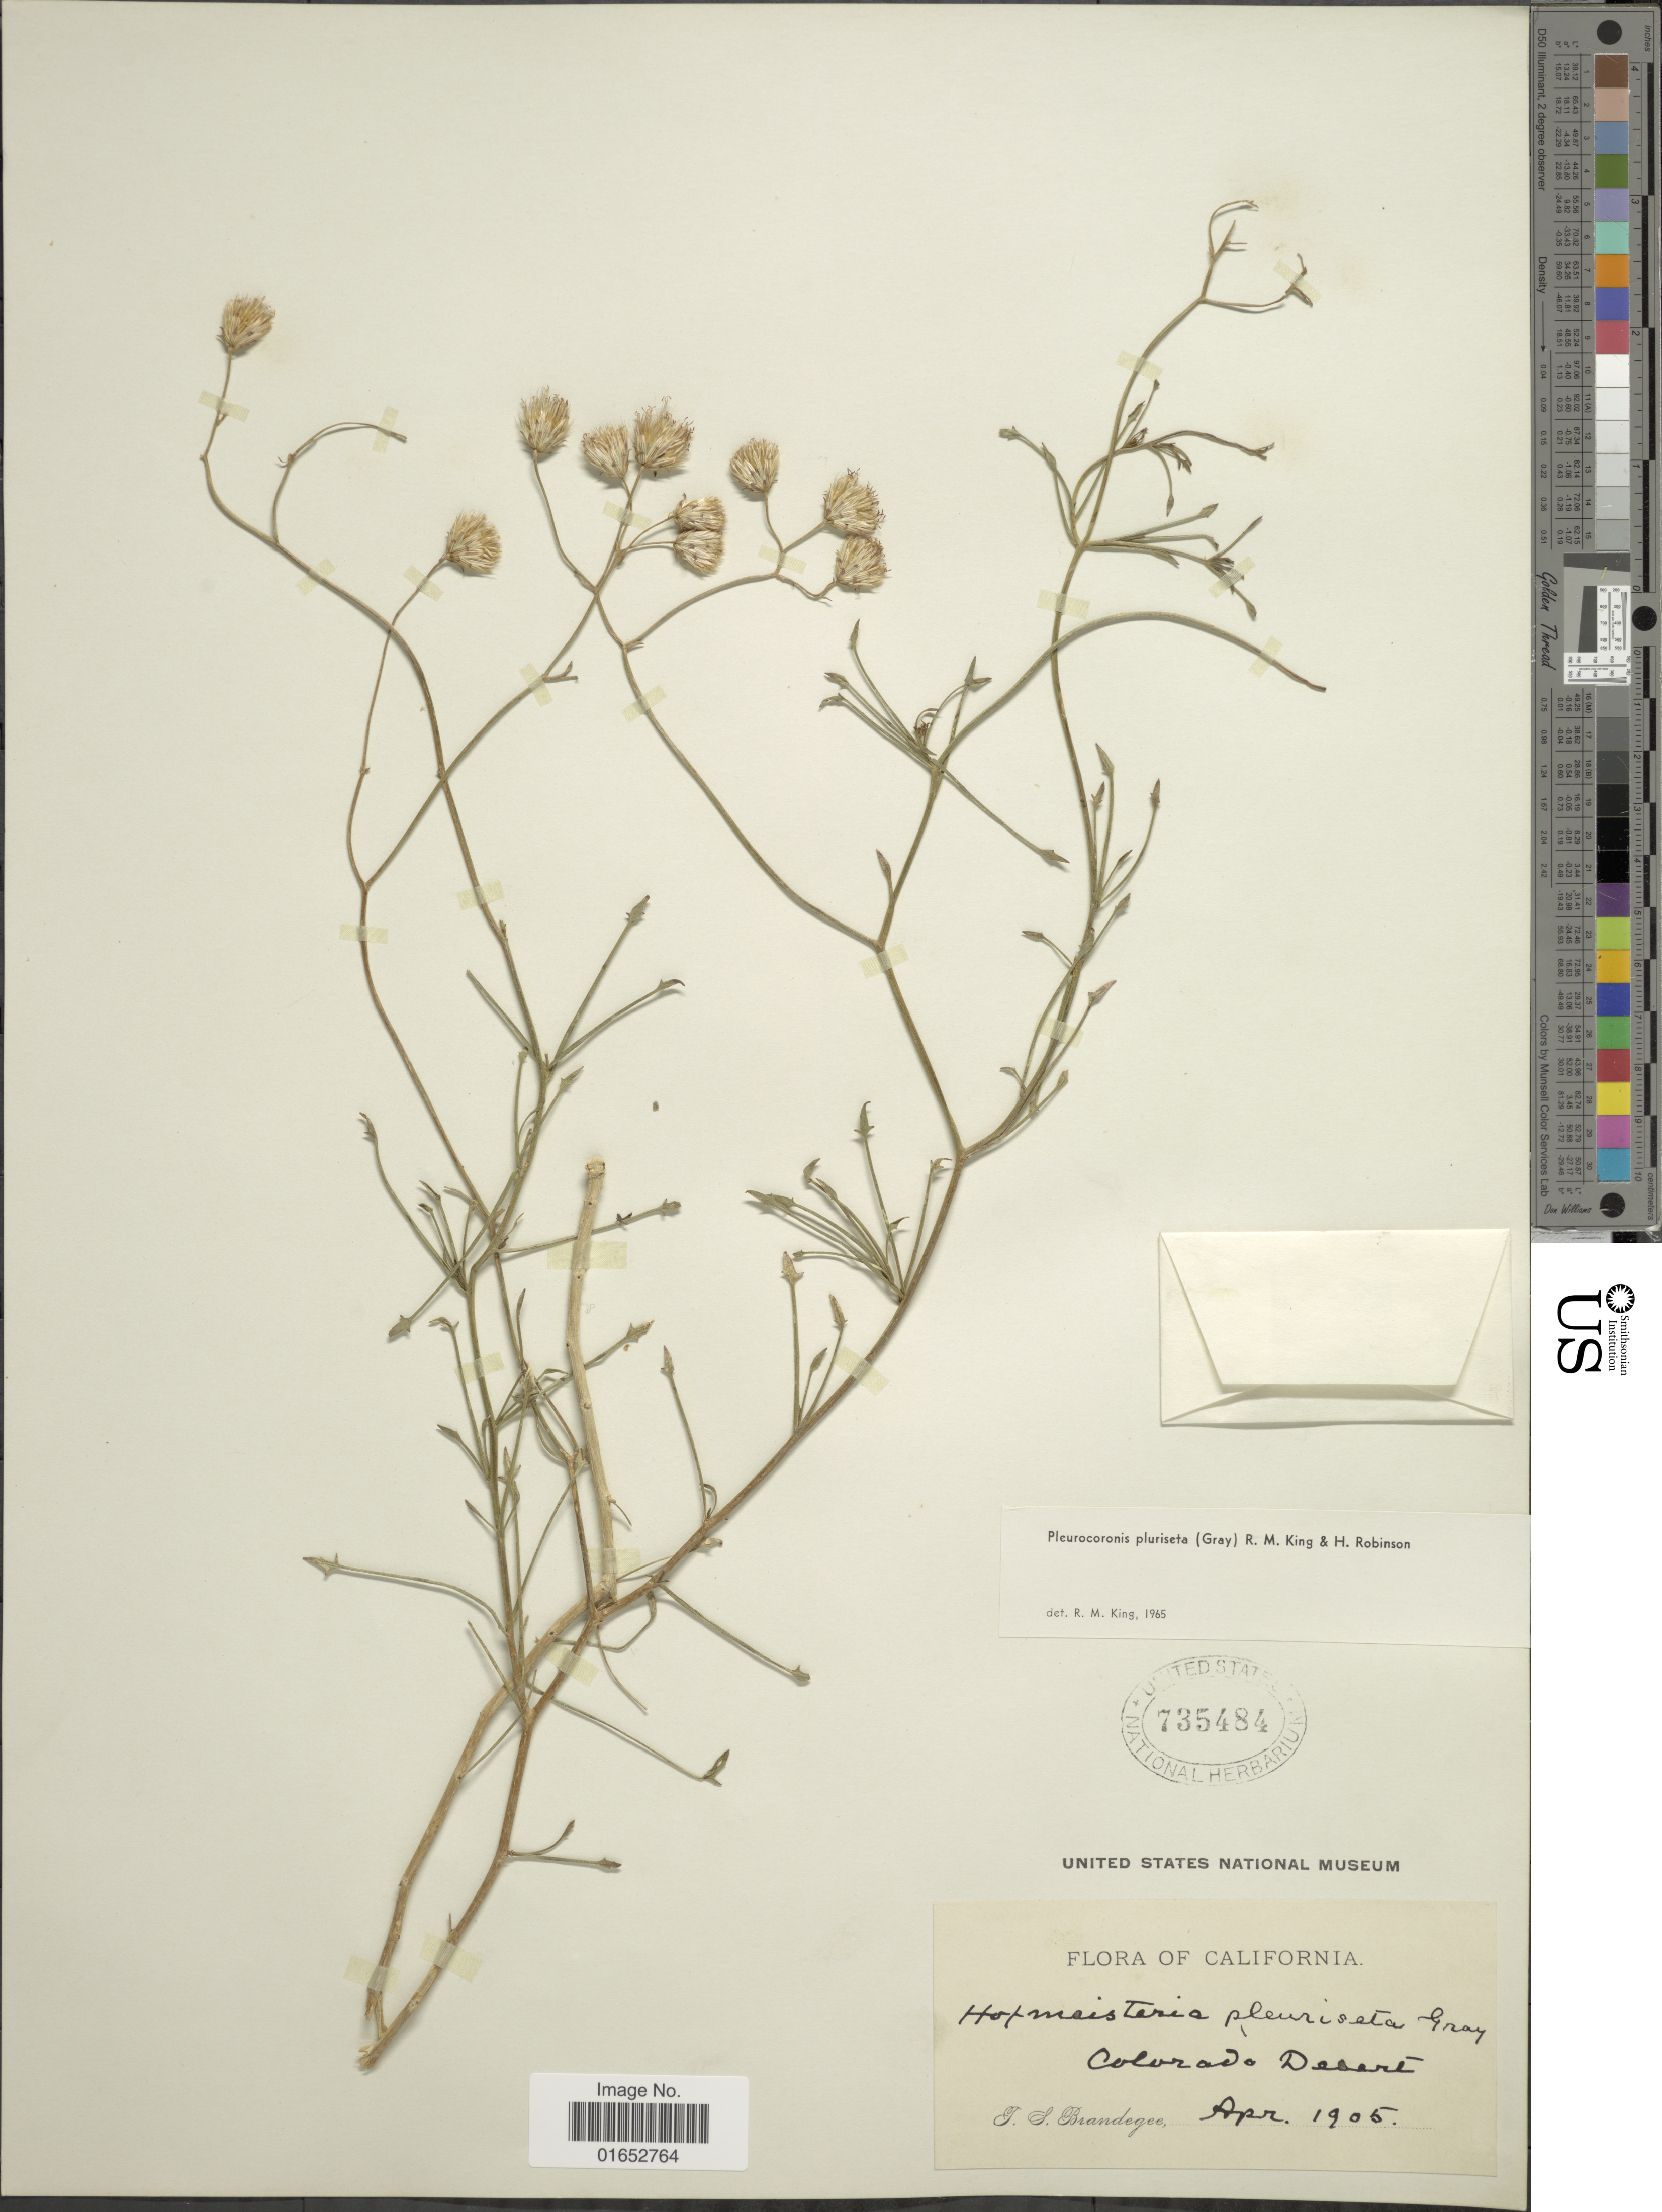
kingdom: Plantae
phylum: Tracheophyta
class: Magnoliopsida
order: Asterales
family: Asteraceae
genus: Pleurocoronis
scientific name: Pleurocoronis pluriseta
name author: (A. Gray) R.M. King & H. Rob.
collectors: T. S. Brandegee (herbarium)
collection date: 1905-04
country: United States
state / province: California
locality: Colorado Desert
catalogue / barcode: US 735484